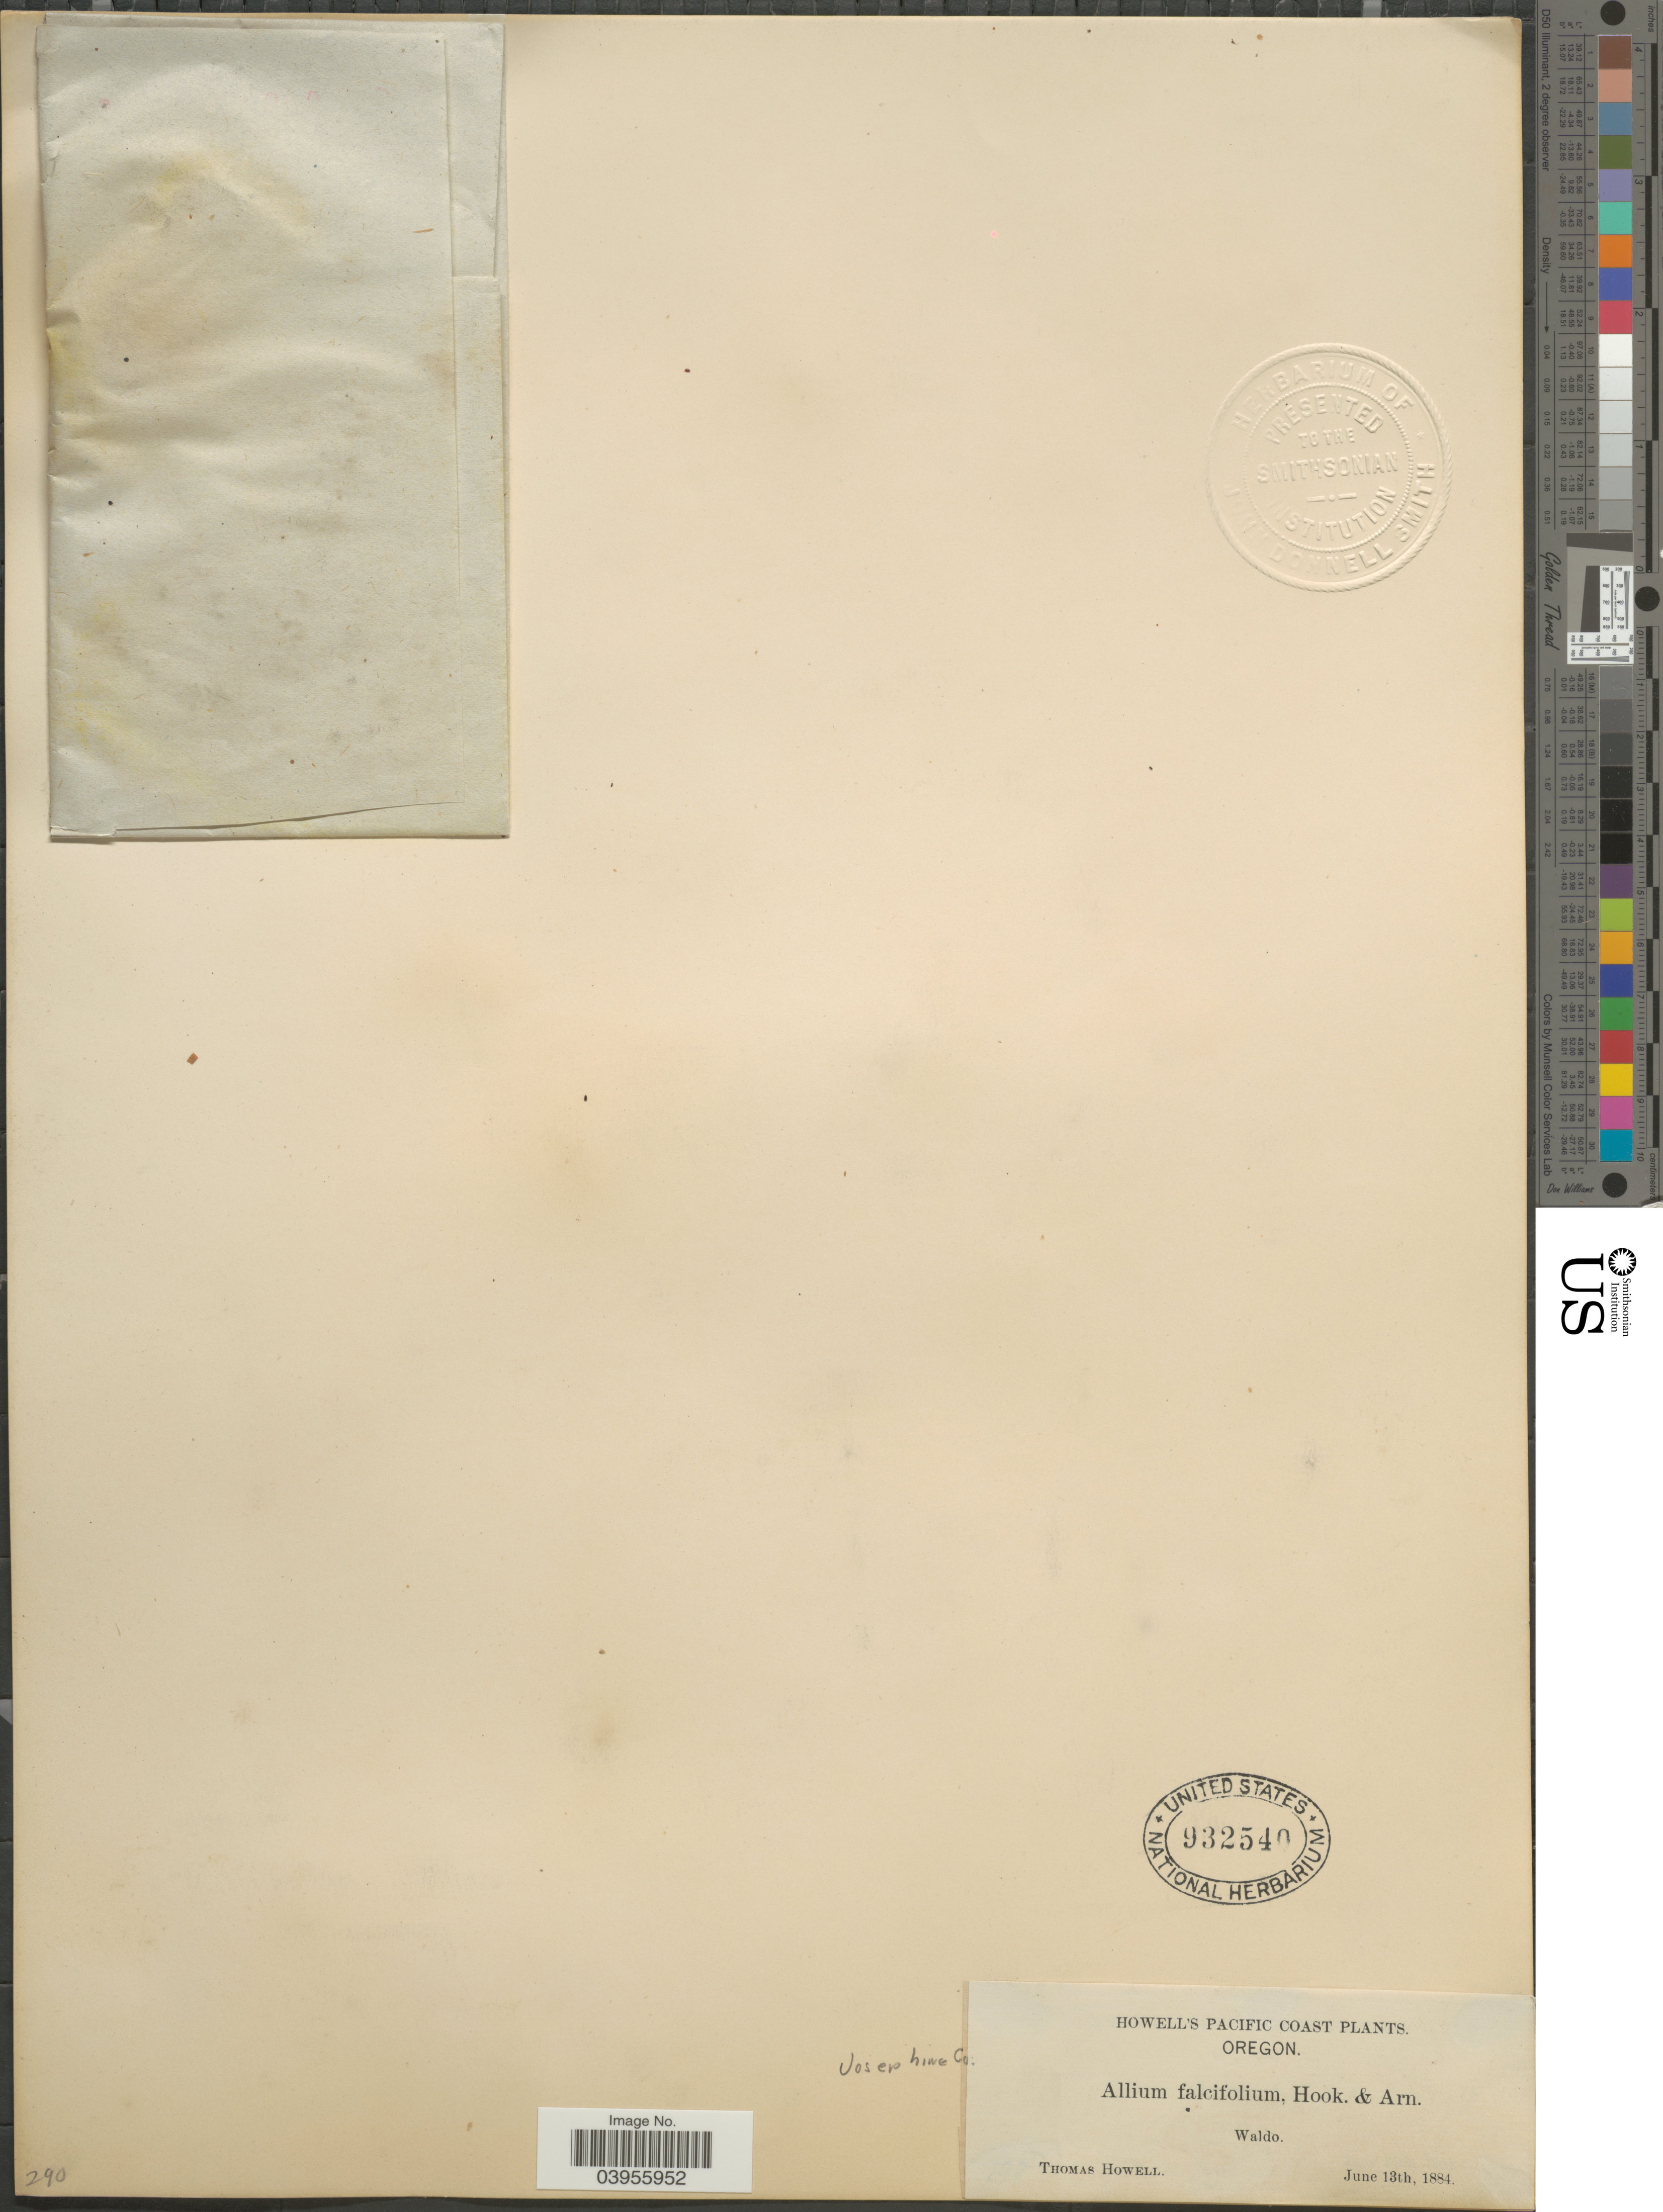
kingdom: Plantae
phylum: Tracheophyta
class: Liliopsida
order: Asparagales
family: Amaryllidaceae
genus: Allium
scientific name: Allium falcifolium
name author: Hook. & Arn.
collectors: T. Howell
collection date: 1884-06-13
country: United States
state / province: Oregon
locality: Howell's Pacific Coast. Waldo.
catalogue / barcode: US 932540